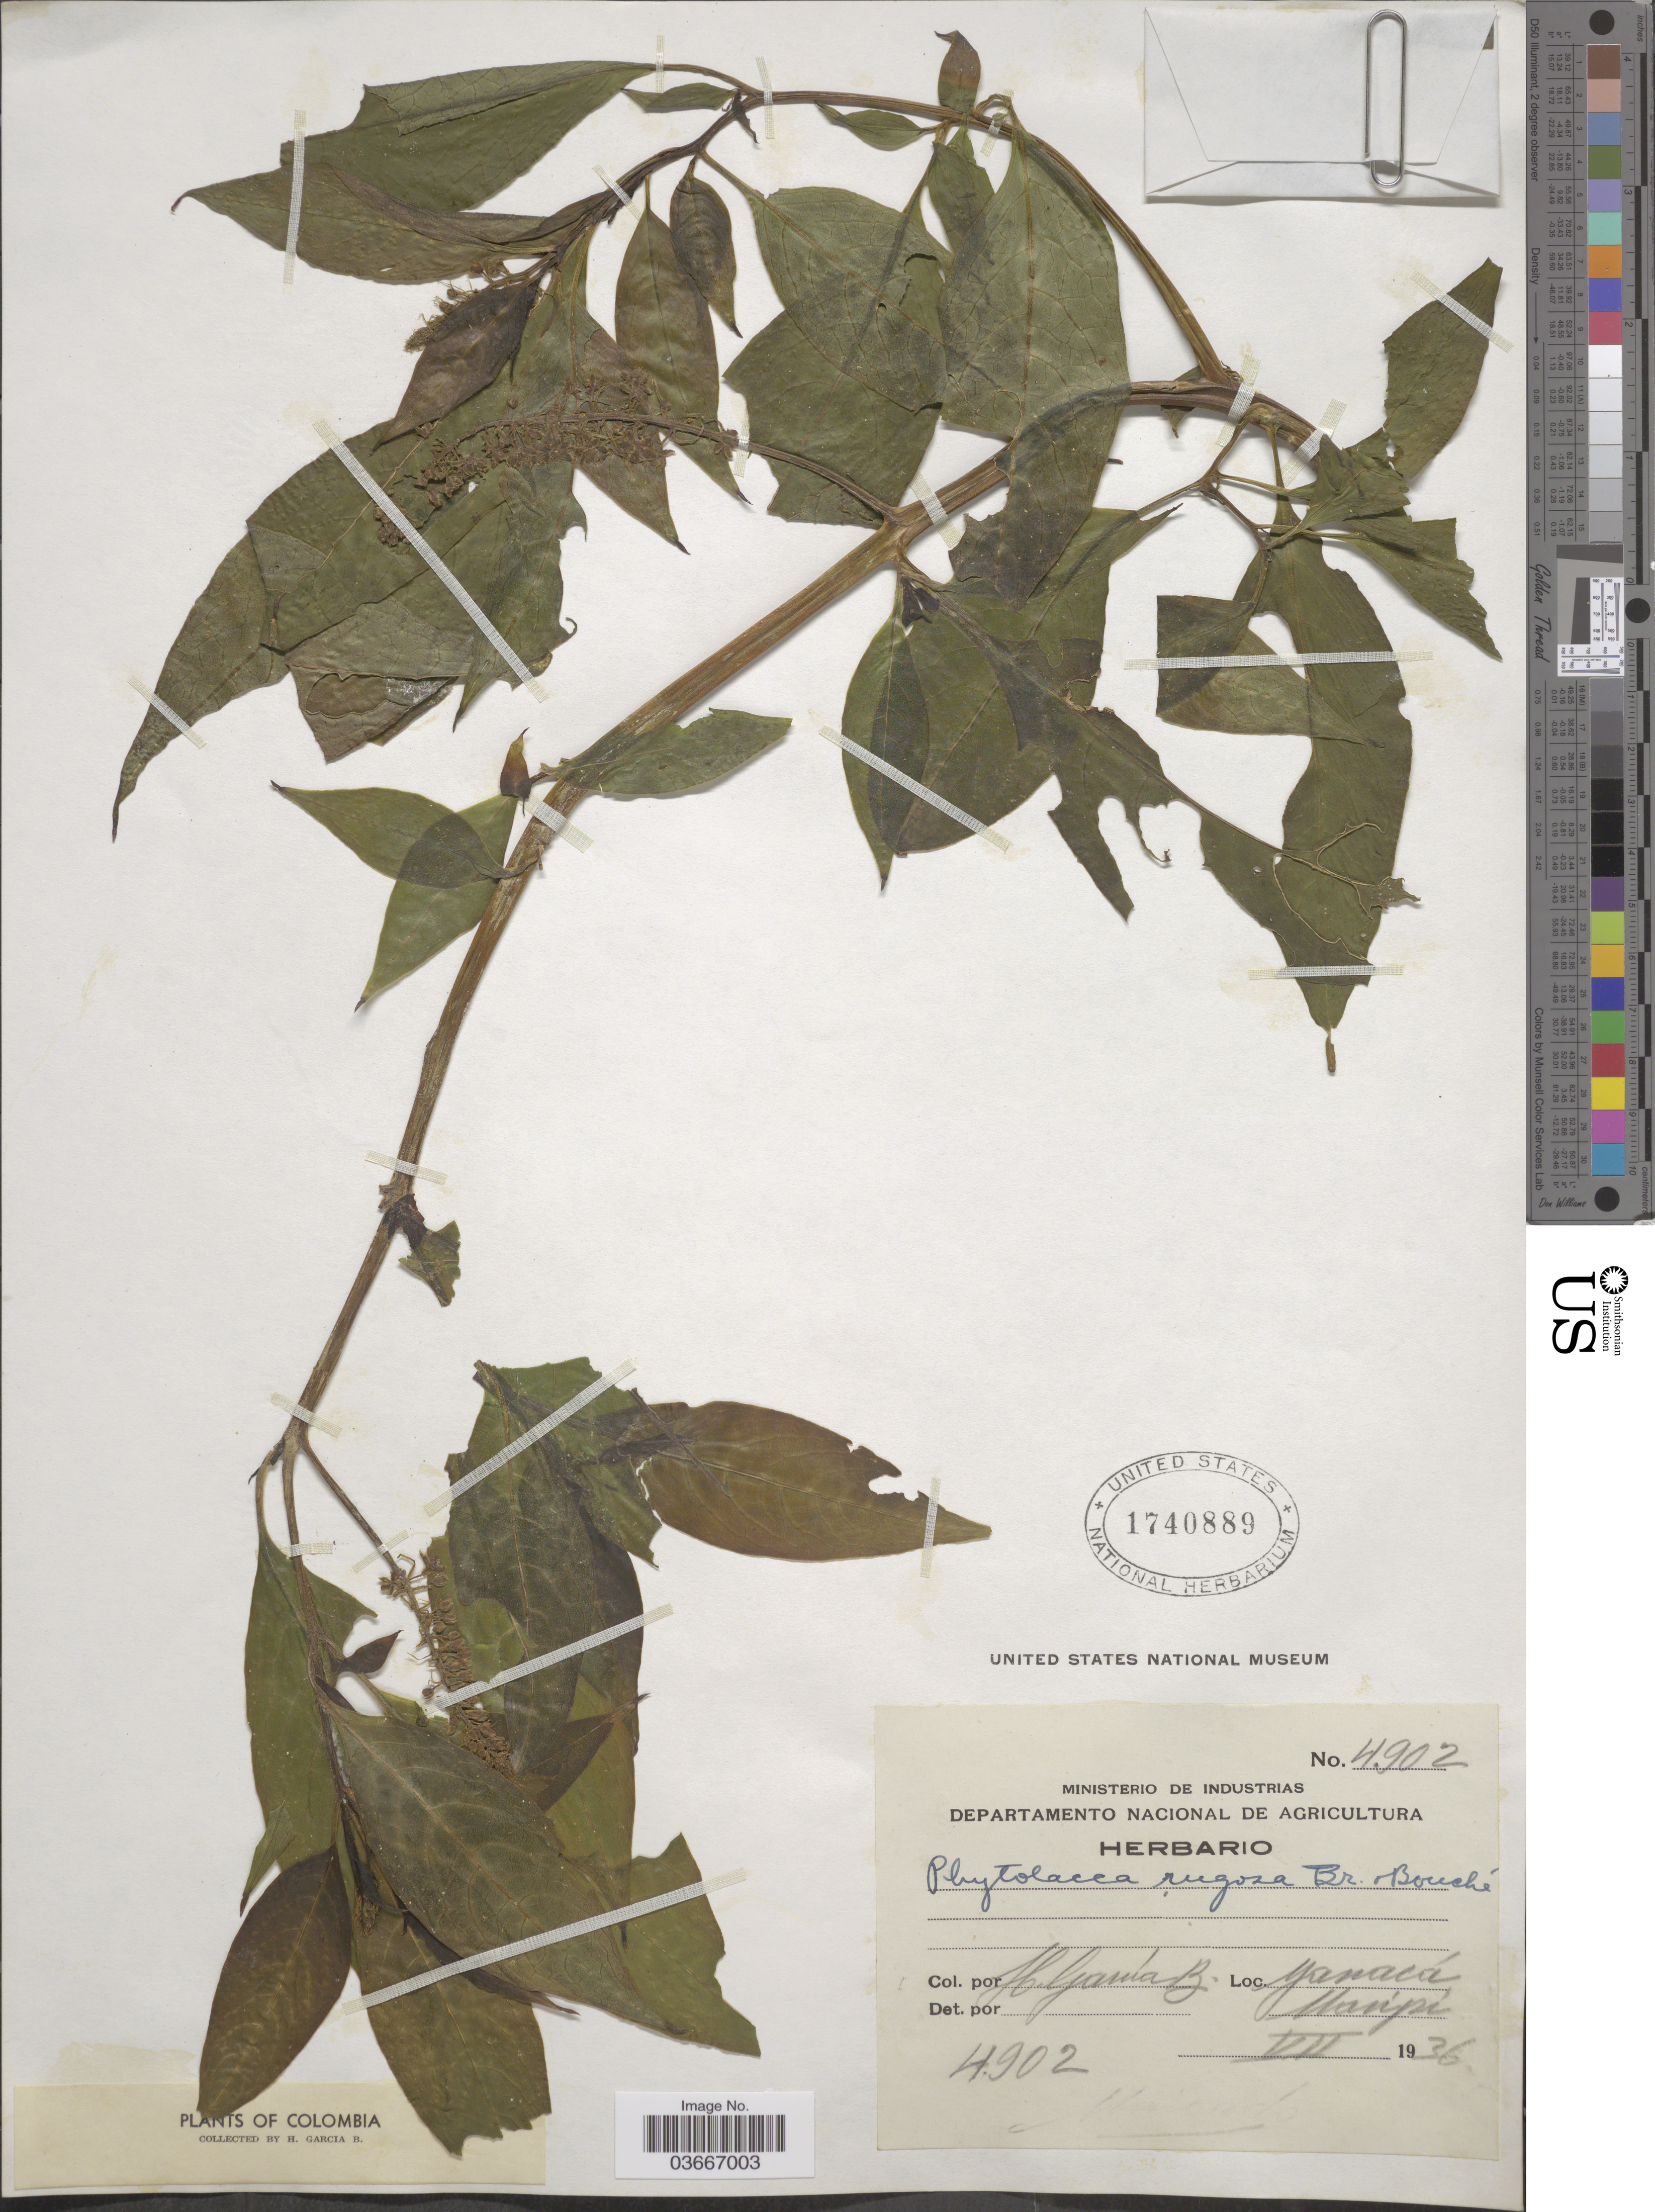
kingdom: Plantae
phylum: Tracheophyta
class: Magnoliopsida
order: Caryophyllales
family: Phytolaccaceae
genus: Phytolacca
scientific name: Phytolacca rugosa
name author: A. Braun & C.D. Bouché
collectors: H. García B.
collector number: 4902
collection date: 1936-07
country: Colombia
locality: Yanacá. Maripi.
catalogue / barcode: US 1740889